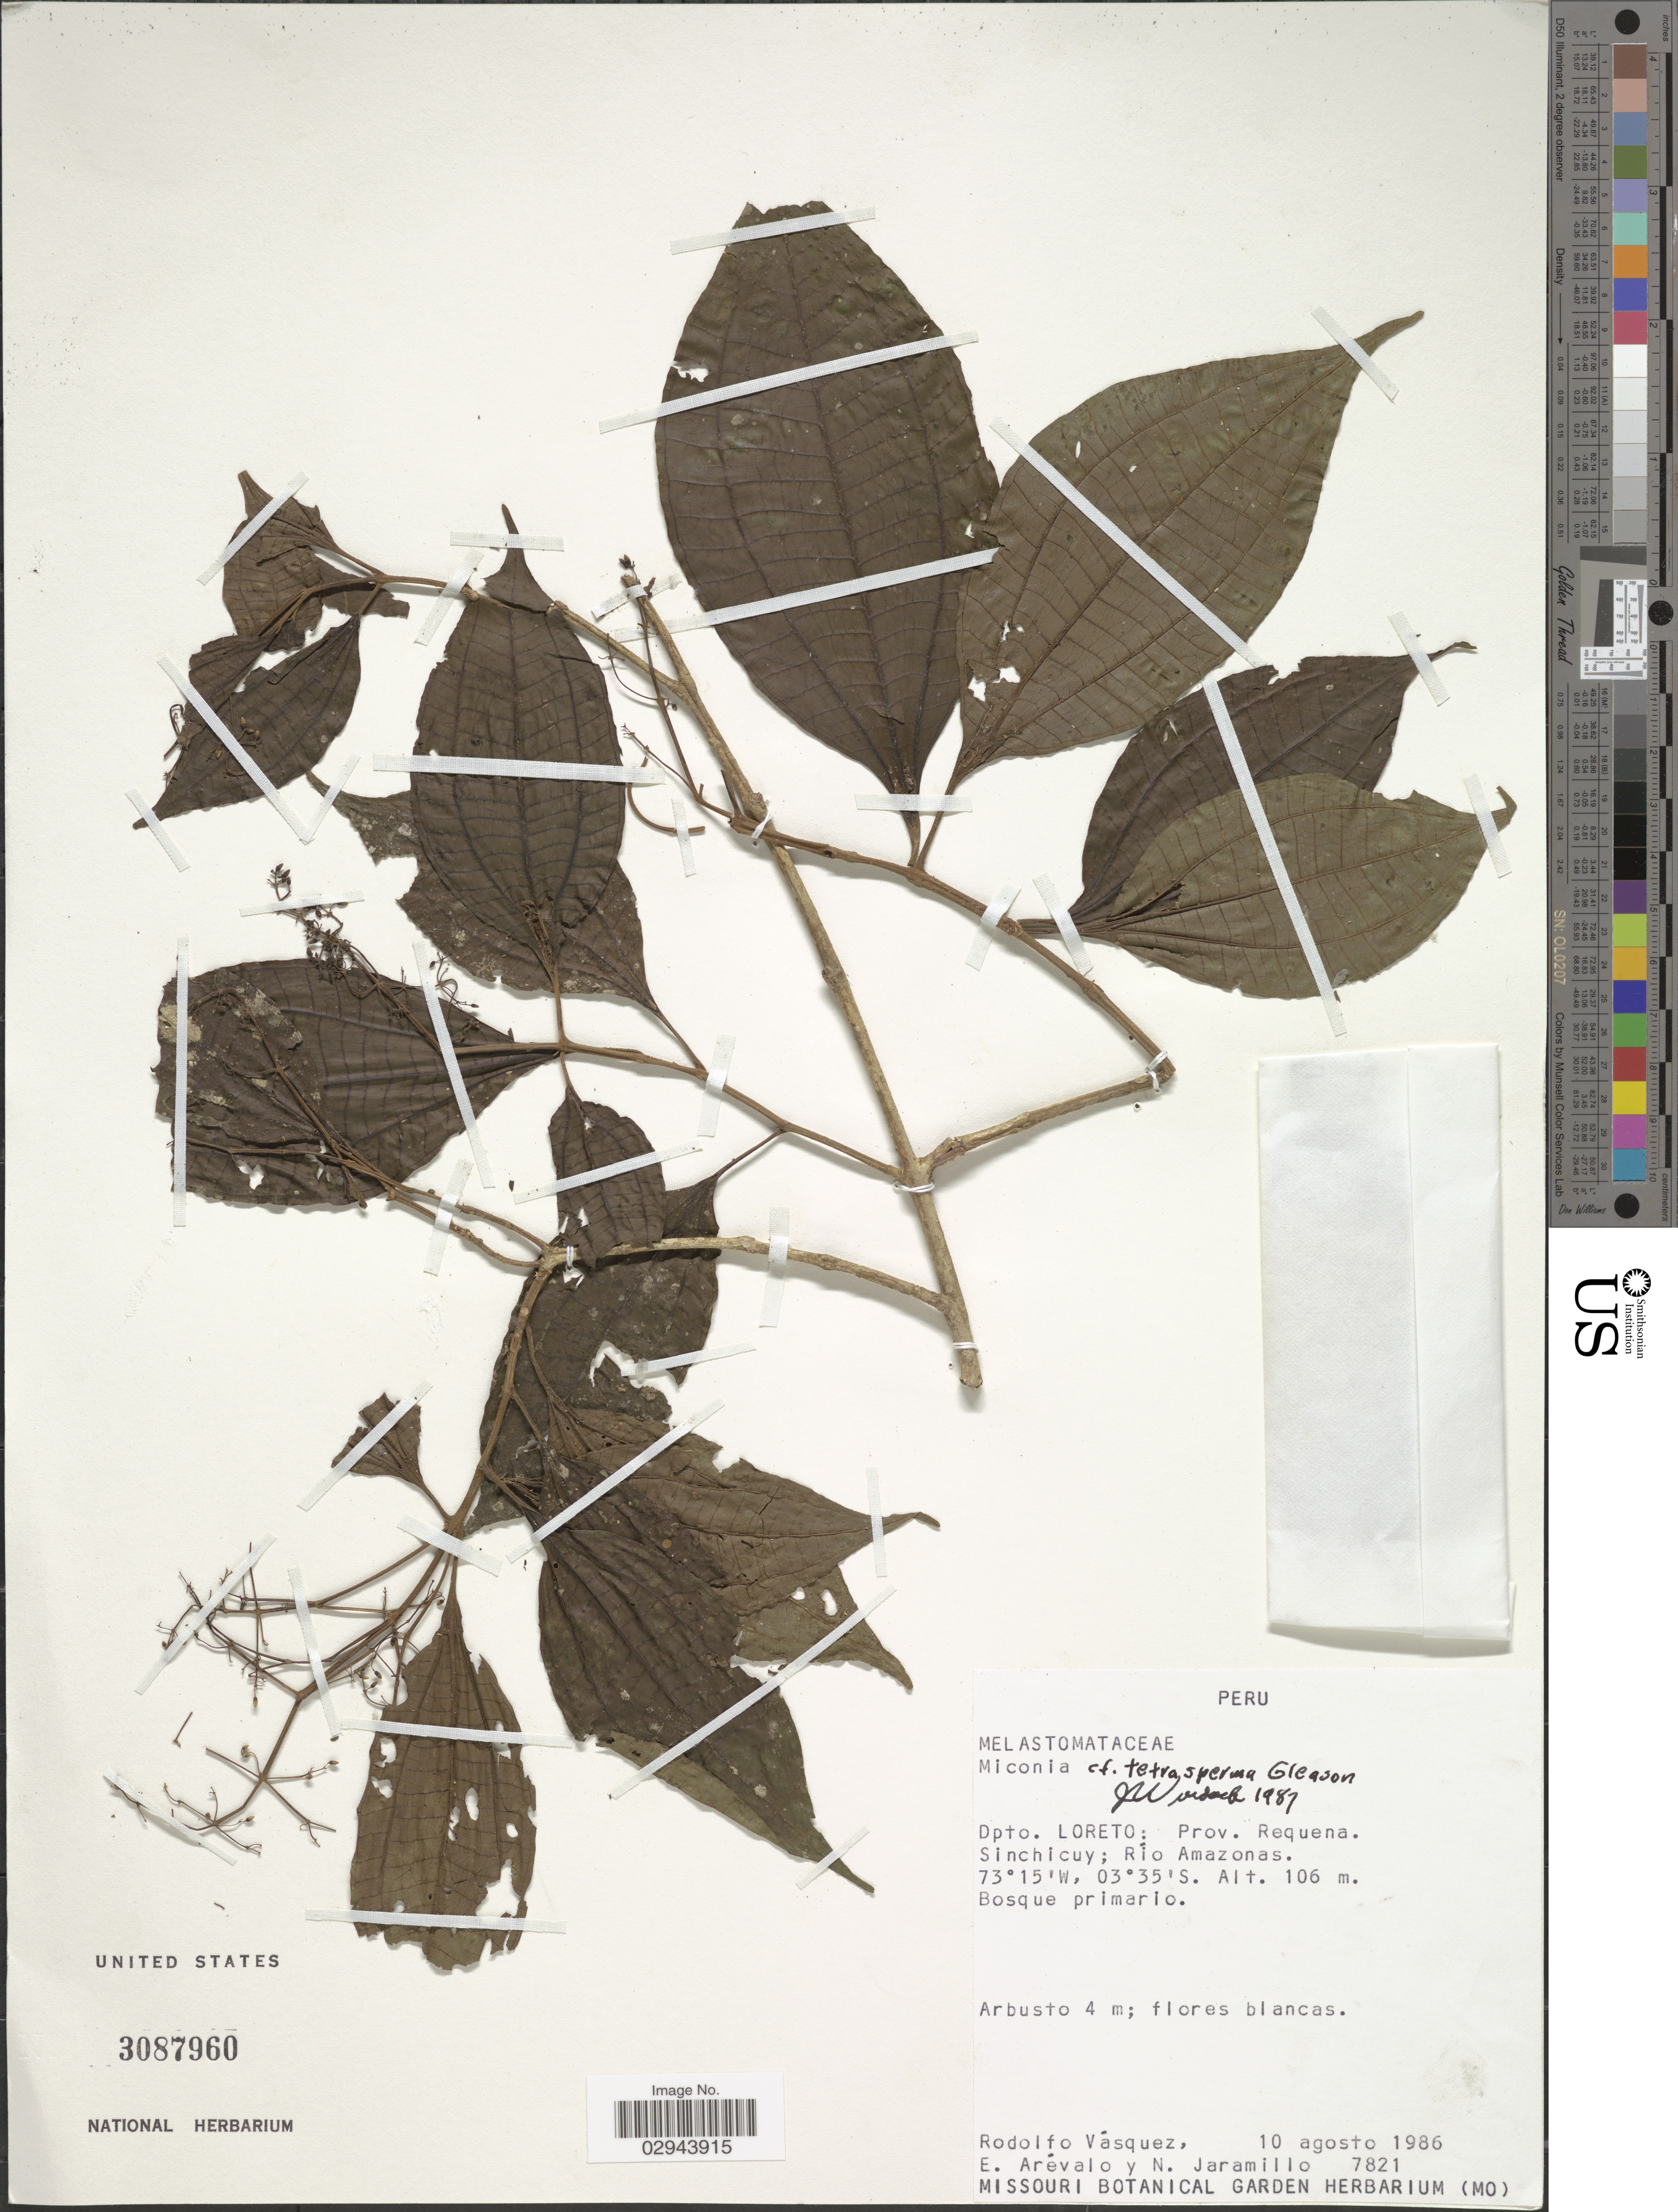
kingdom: Plantae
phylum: Tracheophyta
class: Magnoliopsida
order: Myrtales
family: Melastomataceae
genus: Miconia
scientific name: Miconia tetrasperma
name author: Gleason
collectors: R. Vásquez, E. Arevalo & N. Jaramillo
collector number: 7821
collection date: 1986-08-10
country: Peru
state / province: Loreto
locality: Dpto. Loreto, Prov. Requena, Sinchicuy, Río Amazonas.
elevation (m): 106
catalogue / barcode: US 3087960